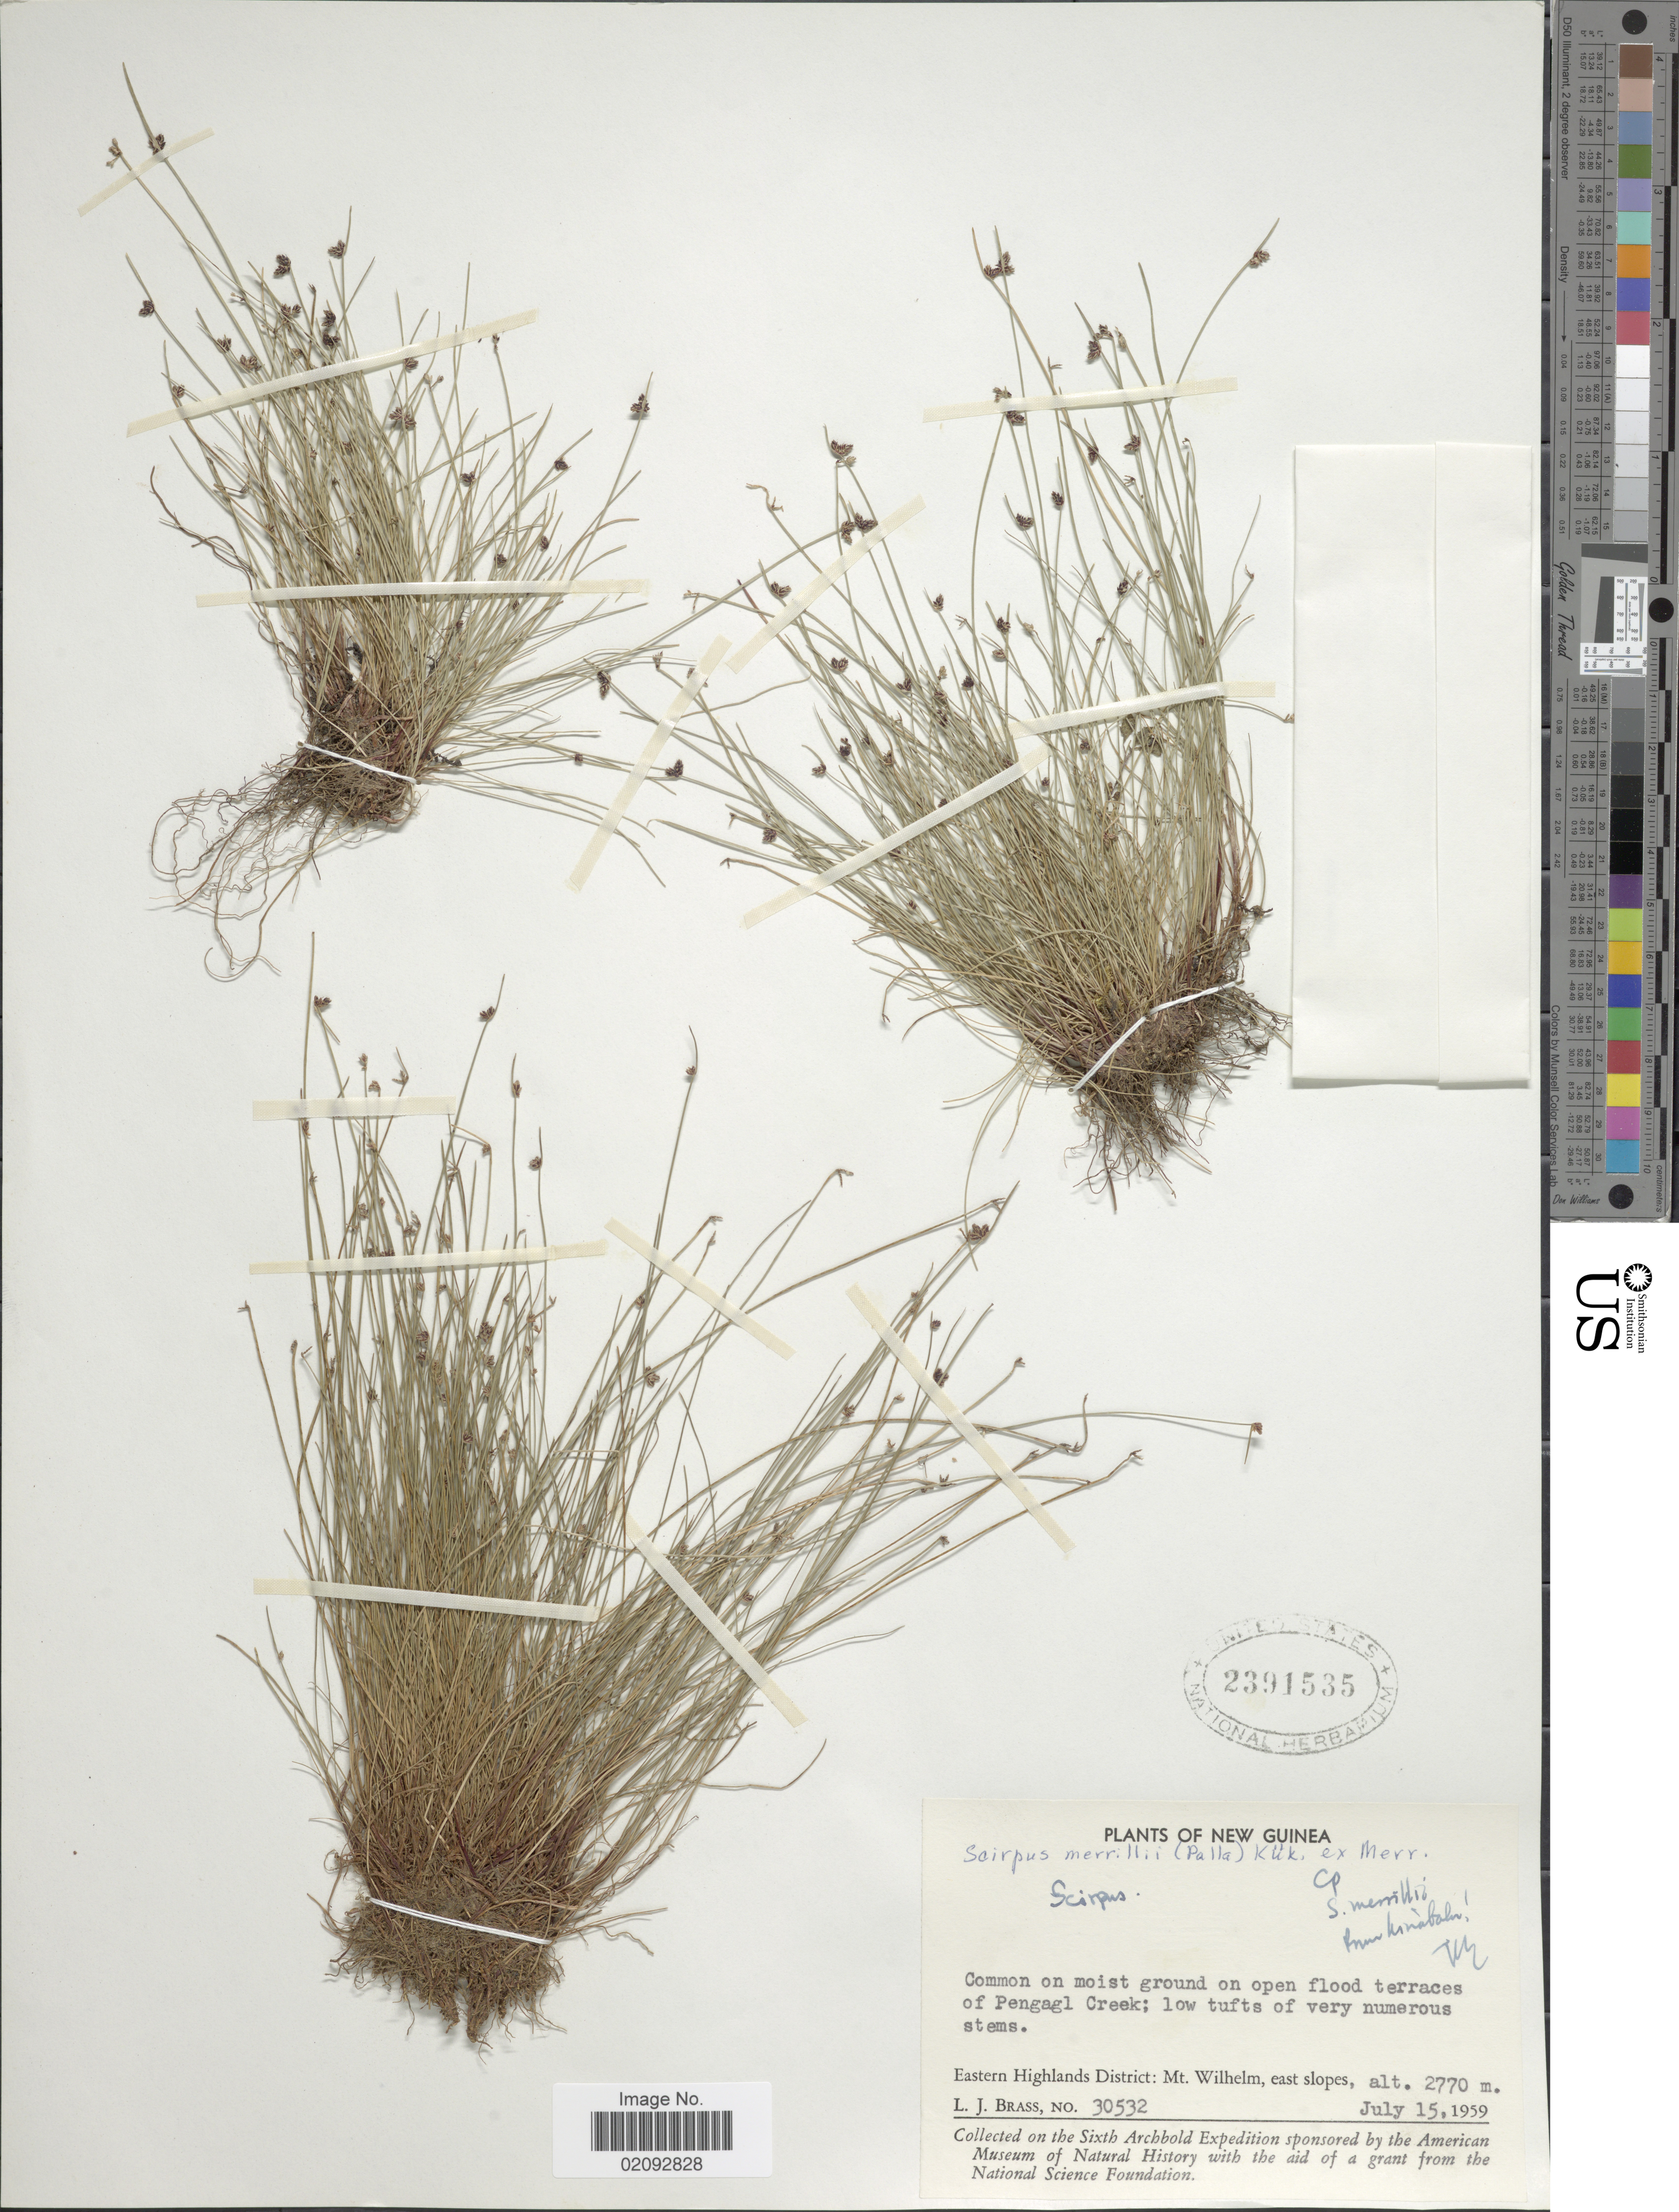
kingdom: Plantae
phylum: Tracheophyta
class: Liliopsida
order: Poales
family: Cyperaceae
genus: Isolepis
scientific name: Isolepis subtilissima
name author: Boeckeler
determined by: Strong, Mark T., (BOT), Smithsonian Institution - National Museum of Natural History (UNITED STATES)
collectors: L. J. Brass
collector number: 30532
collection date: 1959-07-15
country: Papua New Guinea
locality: New Guinea, Common on moist ground on open flood terraces of Pengagl Creek; Eastern Highlands District: Mt Wilhelm, east slopes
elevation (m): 2770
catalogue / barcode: US 2391535